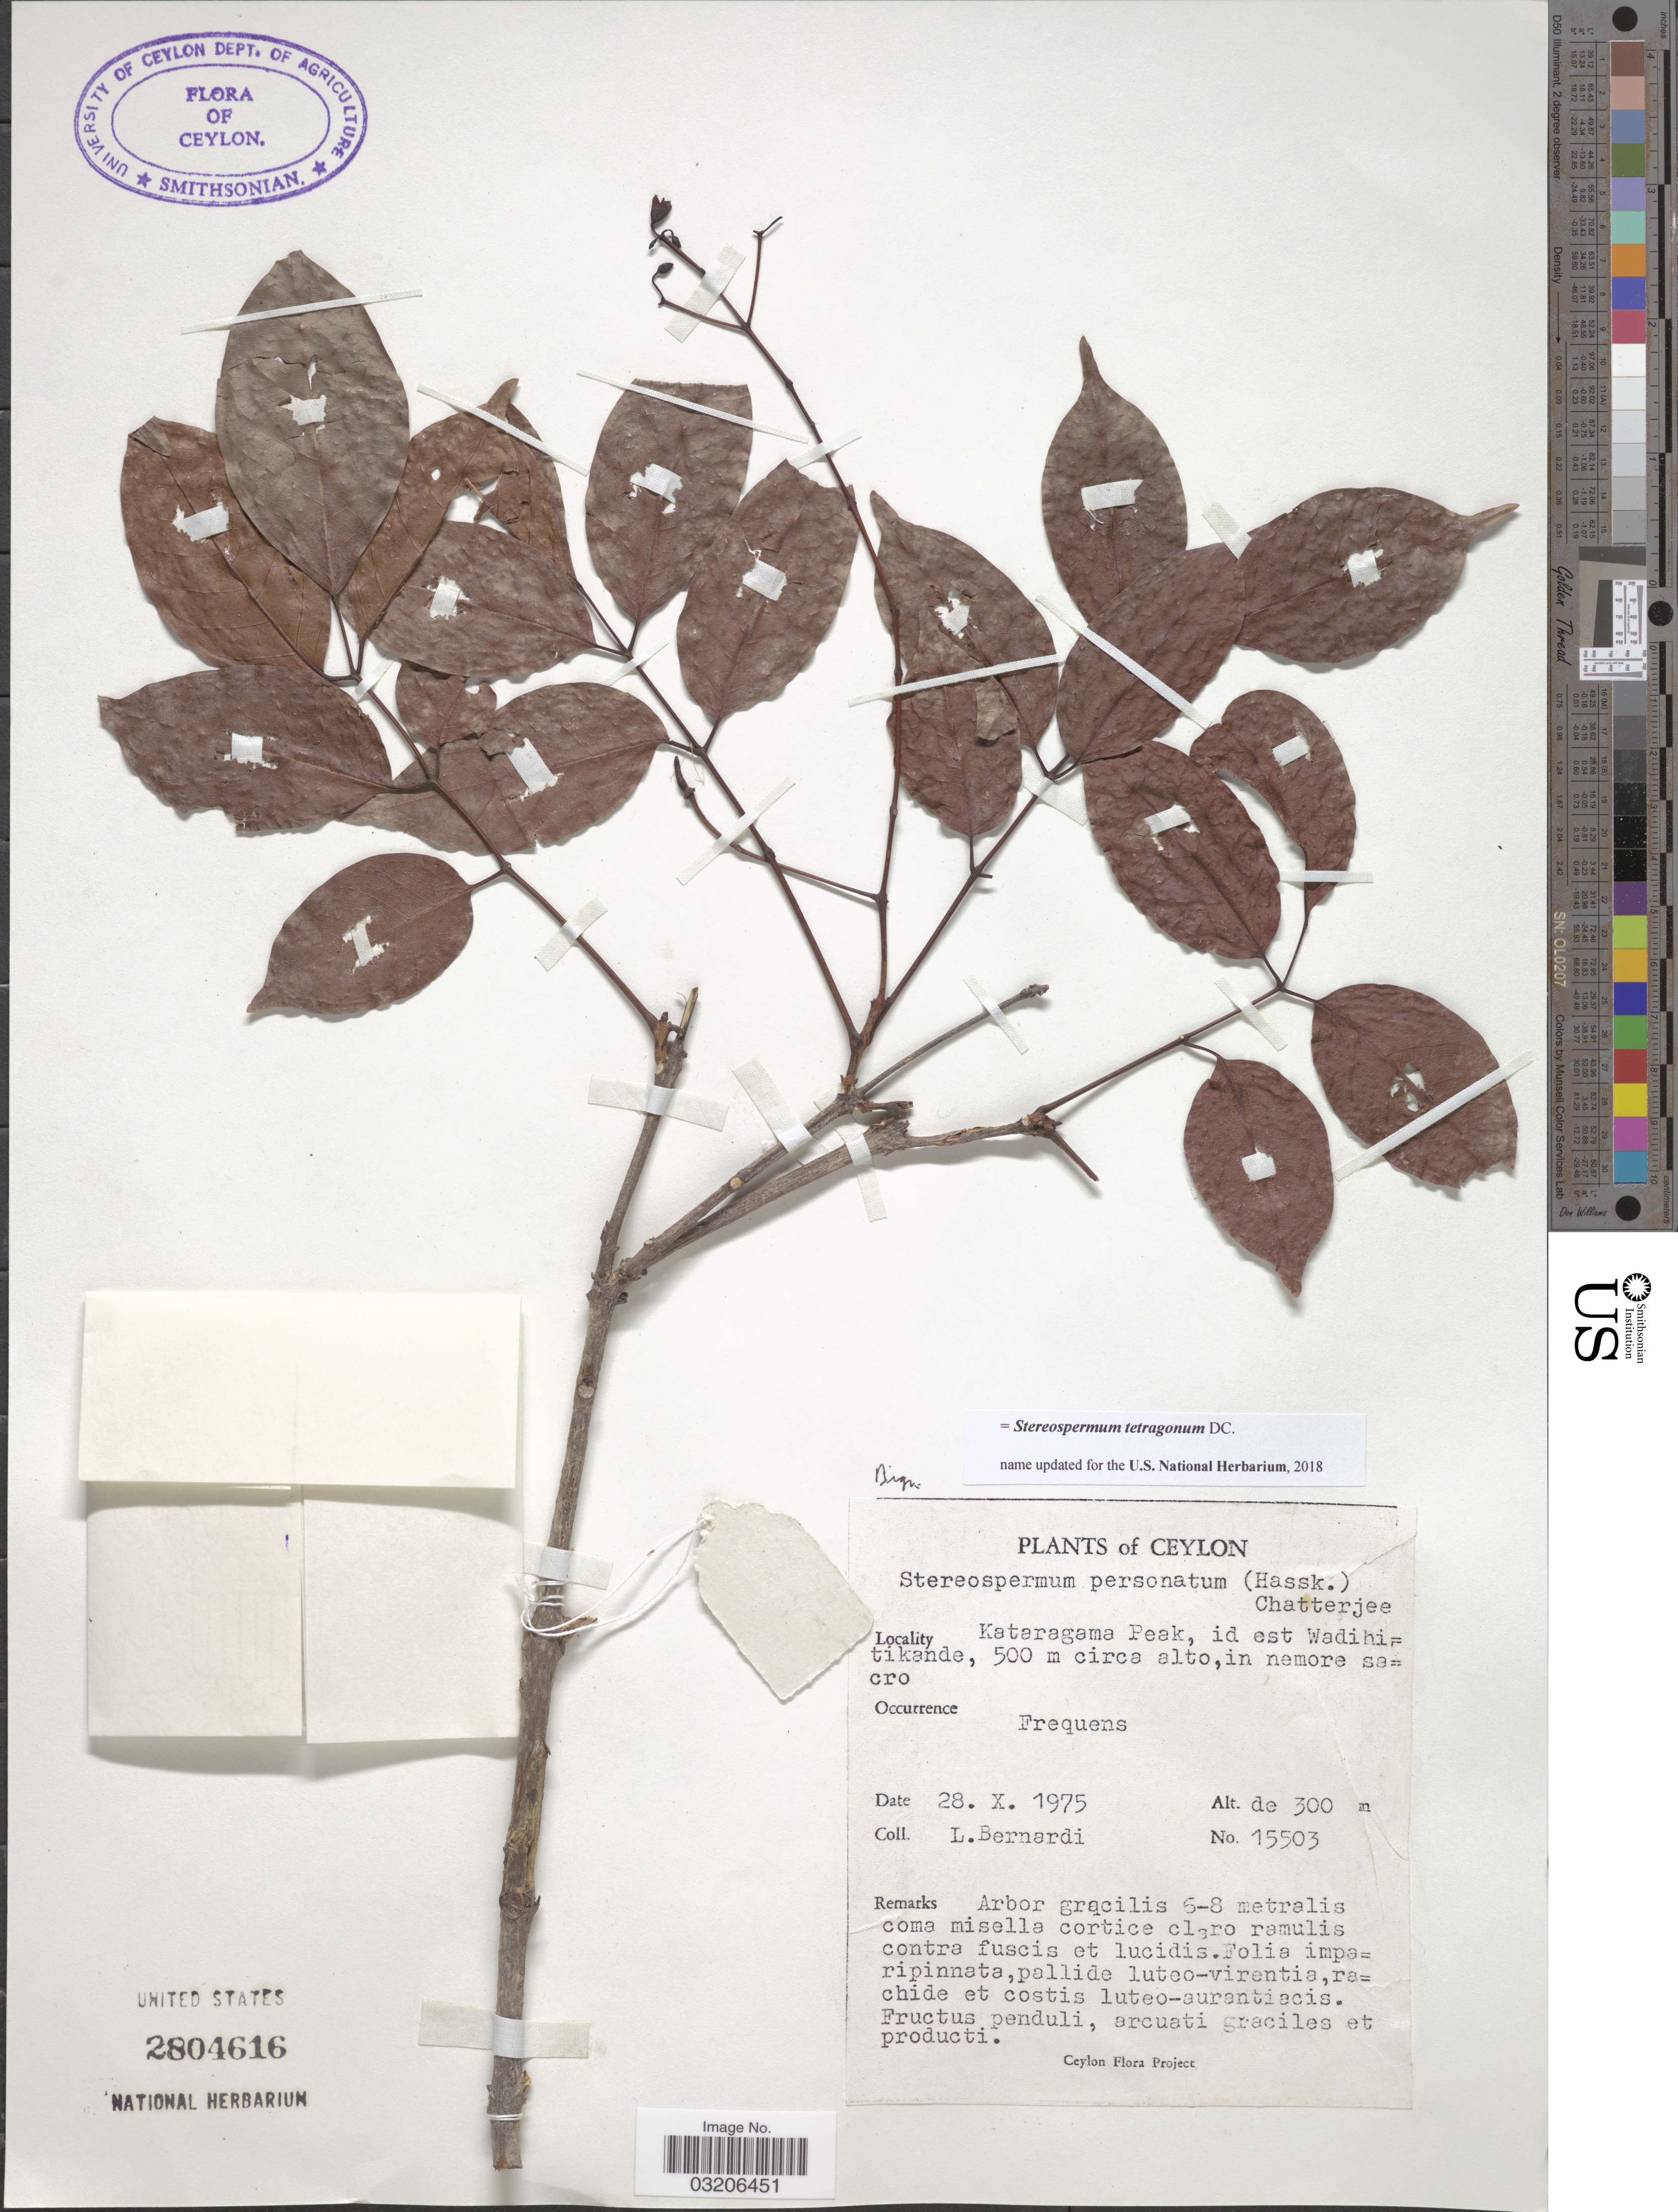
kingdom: Plantae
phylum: Tracheophyta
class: Magnoliopsida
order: Lamiales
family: Bignoniaceae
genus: Stereospermum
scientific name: Stereospermum tetragonum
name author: DC.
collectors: L. Bernardi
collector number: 15503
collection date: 1975-10-28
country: Sri Lanka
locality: Ceylon. Kataragama Peak, id est Wadihi=tikande, in nemore sa=cro.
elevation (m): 300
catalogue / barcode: US 2804616